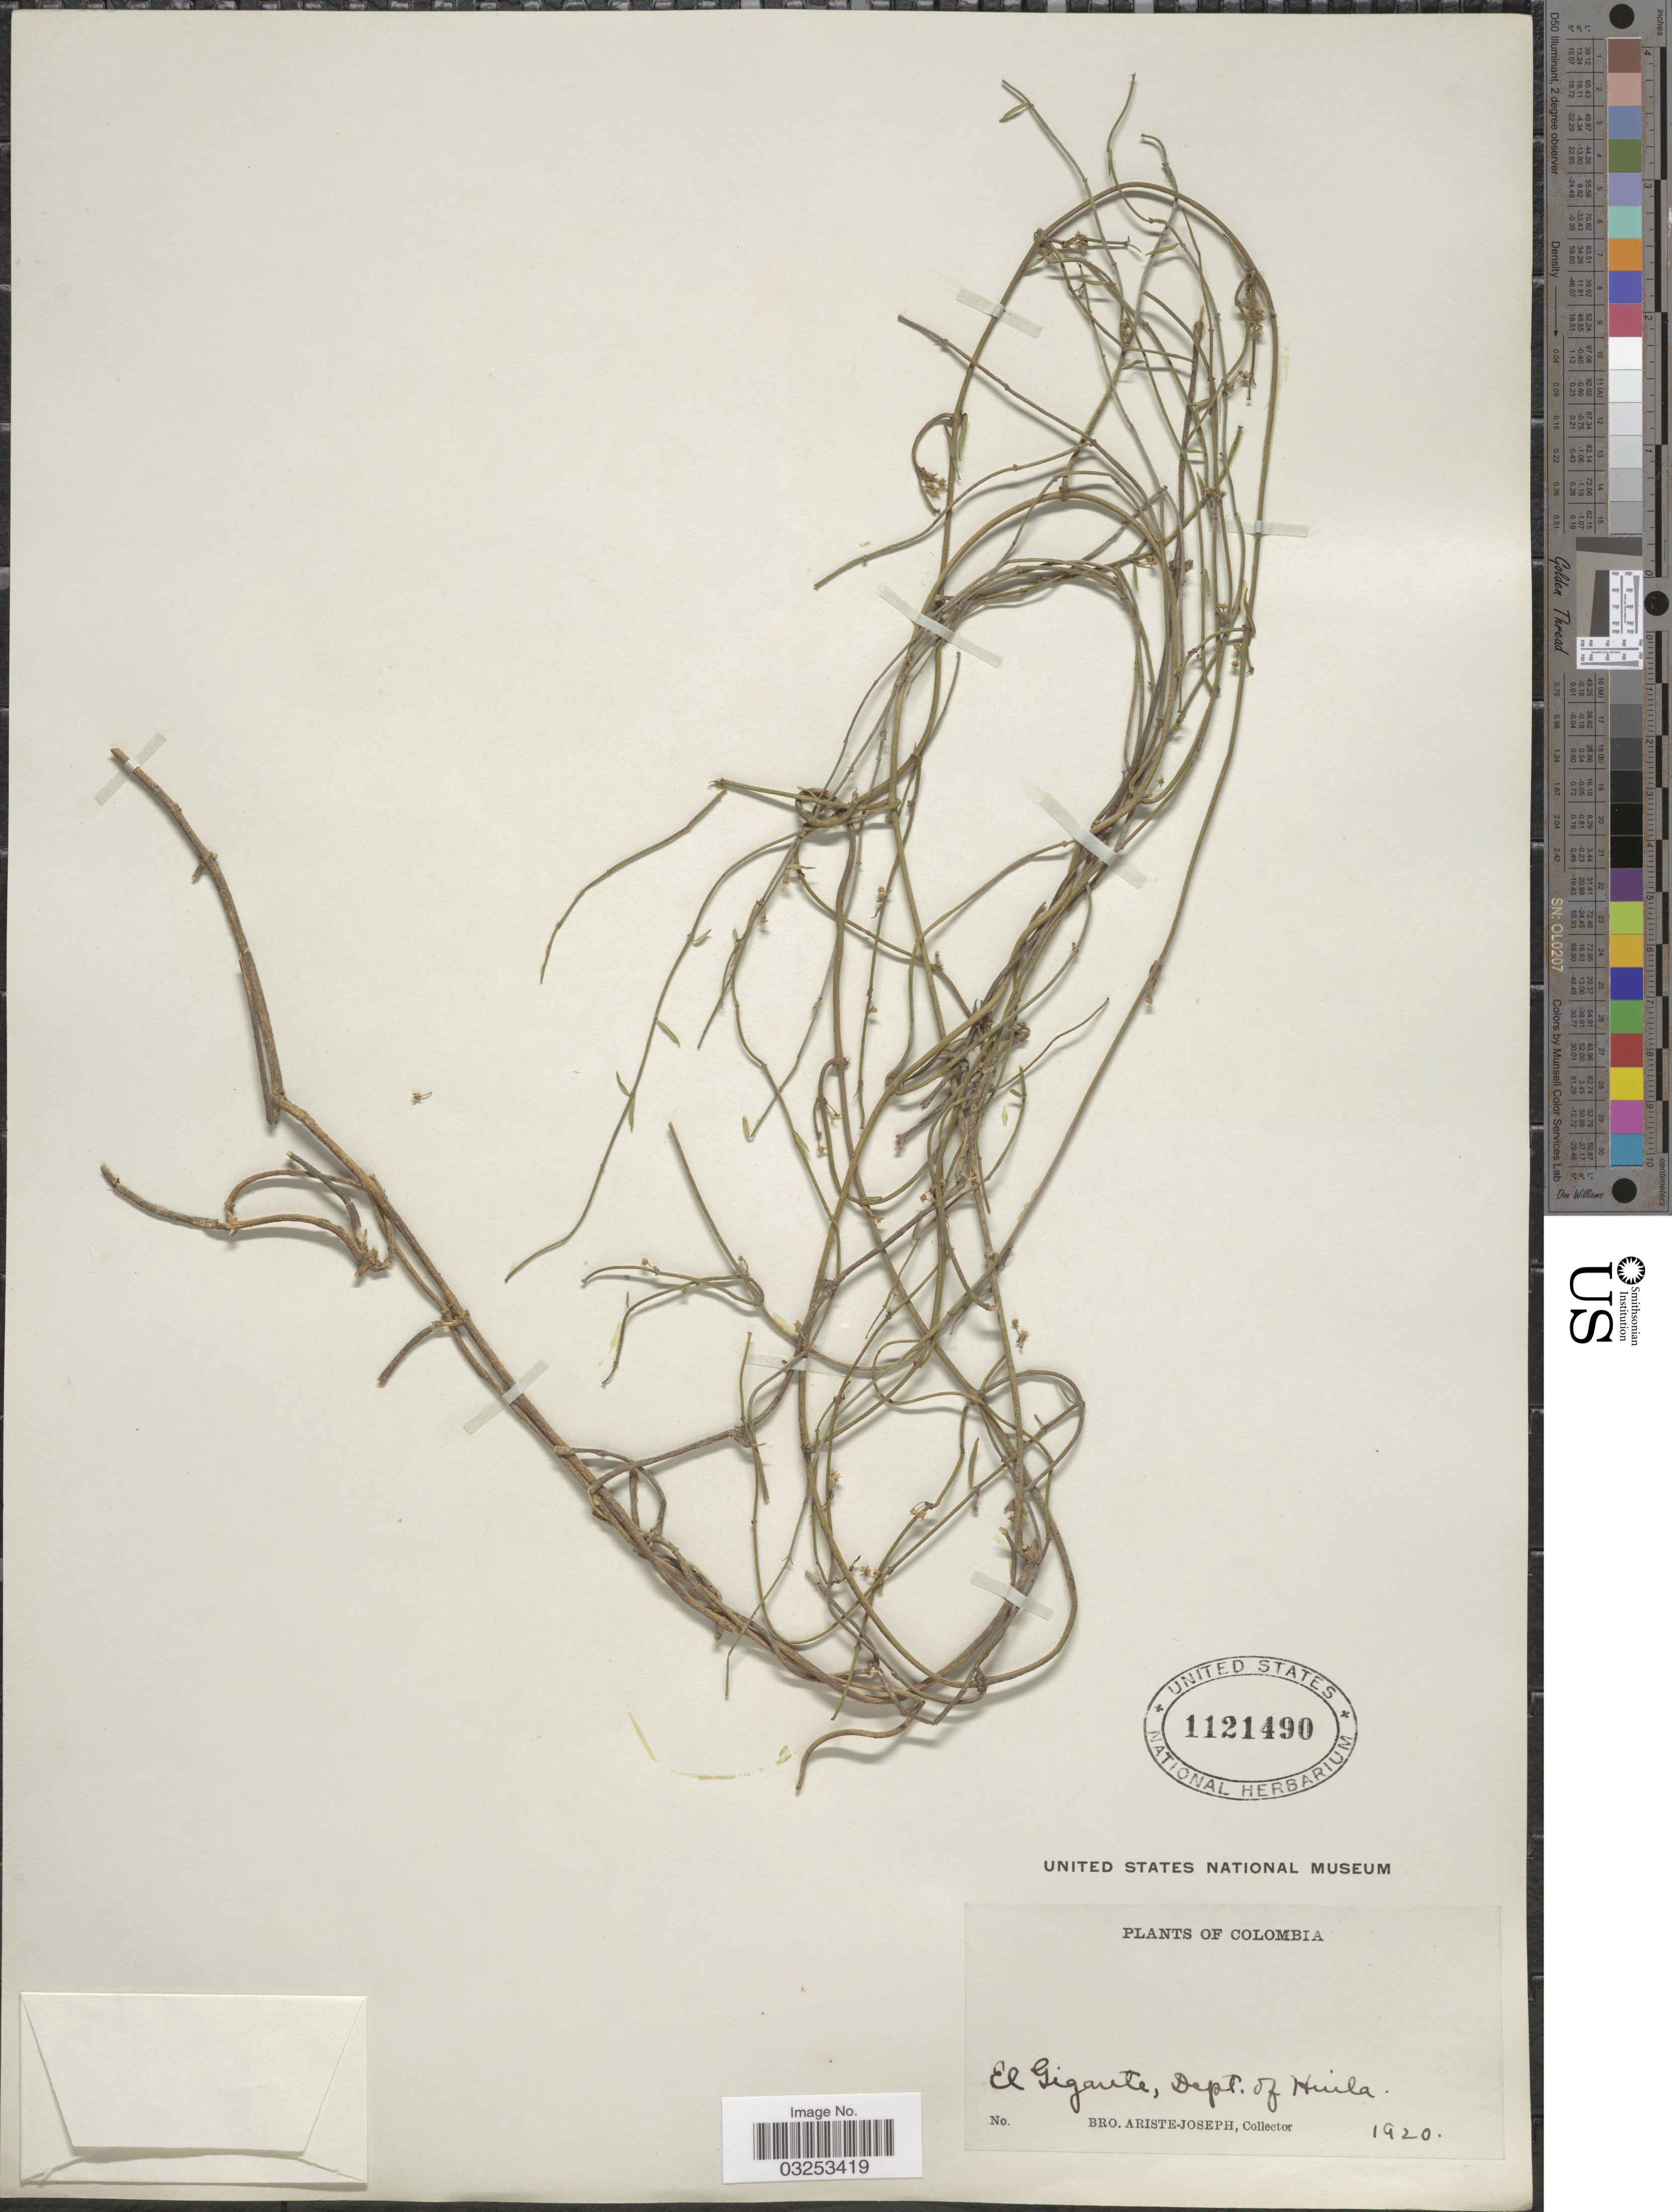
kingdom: Plantae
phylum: Tracheophyta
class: Magnoliopsida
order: Gentianales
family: Apocynaceae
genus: Orthosia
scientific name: Orthosia stenophylla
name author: Schltr.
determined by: Liede-Schumann, Sigrid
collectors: Bro. Ariste-Joseph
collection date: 1920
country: Colombia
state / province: Huila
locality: El Gigante, Dept. of Huila.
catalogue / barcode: US 1121490